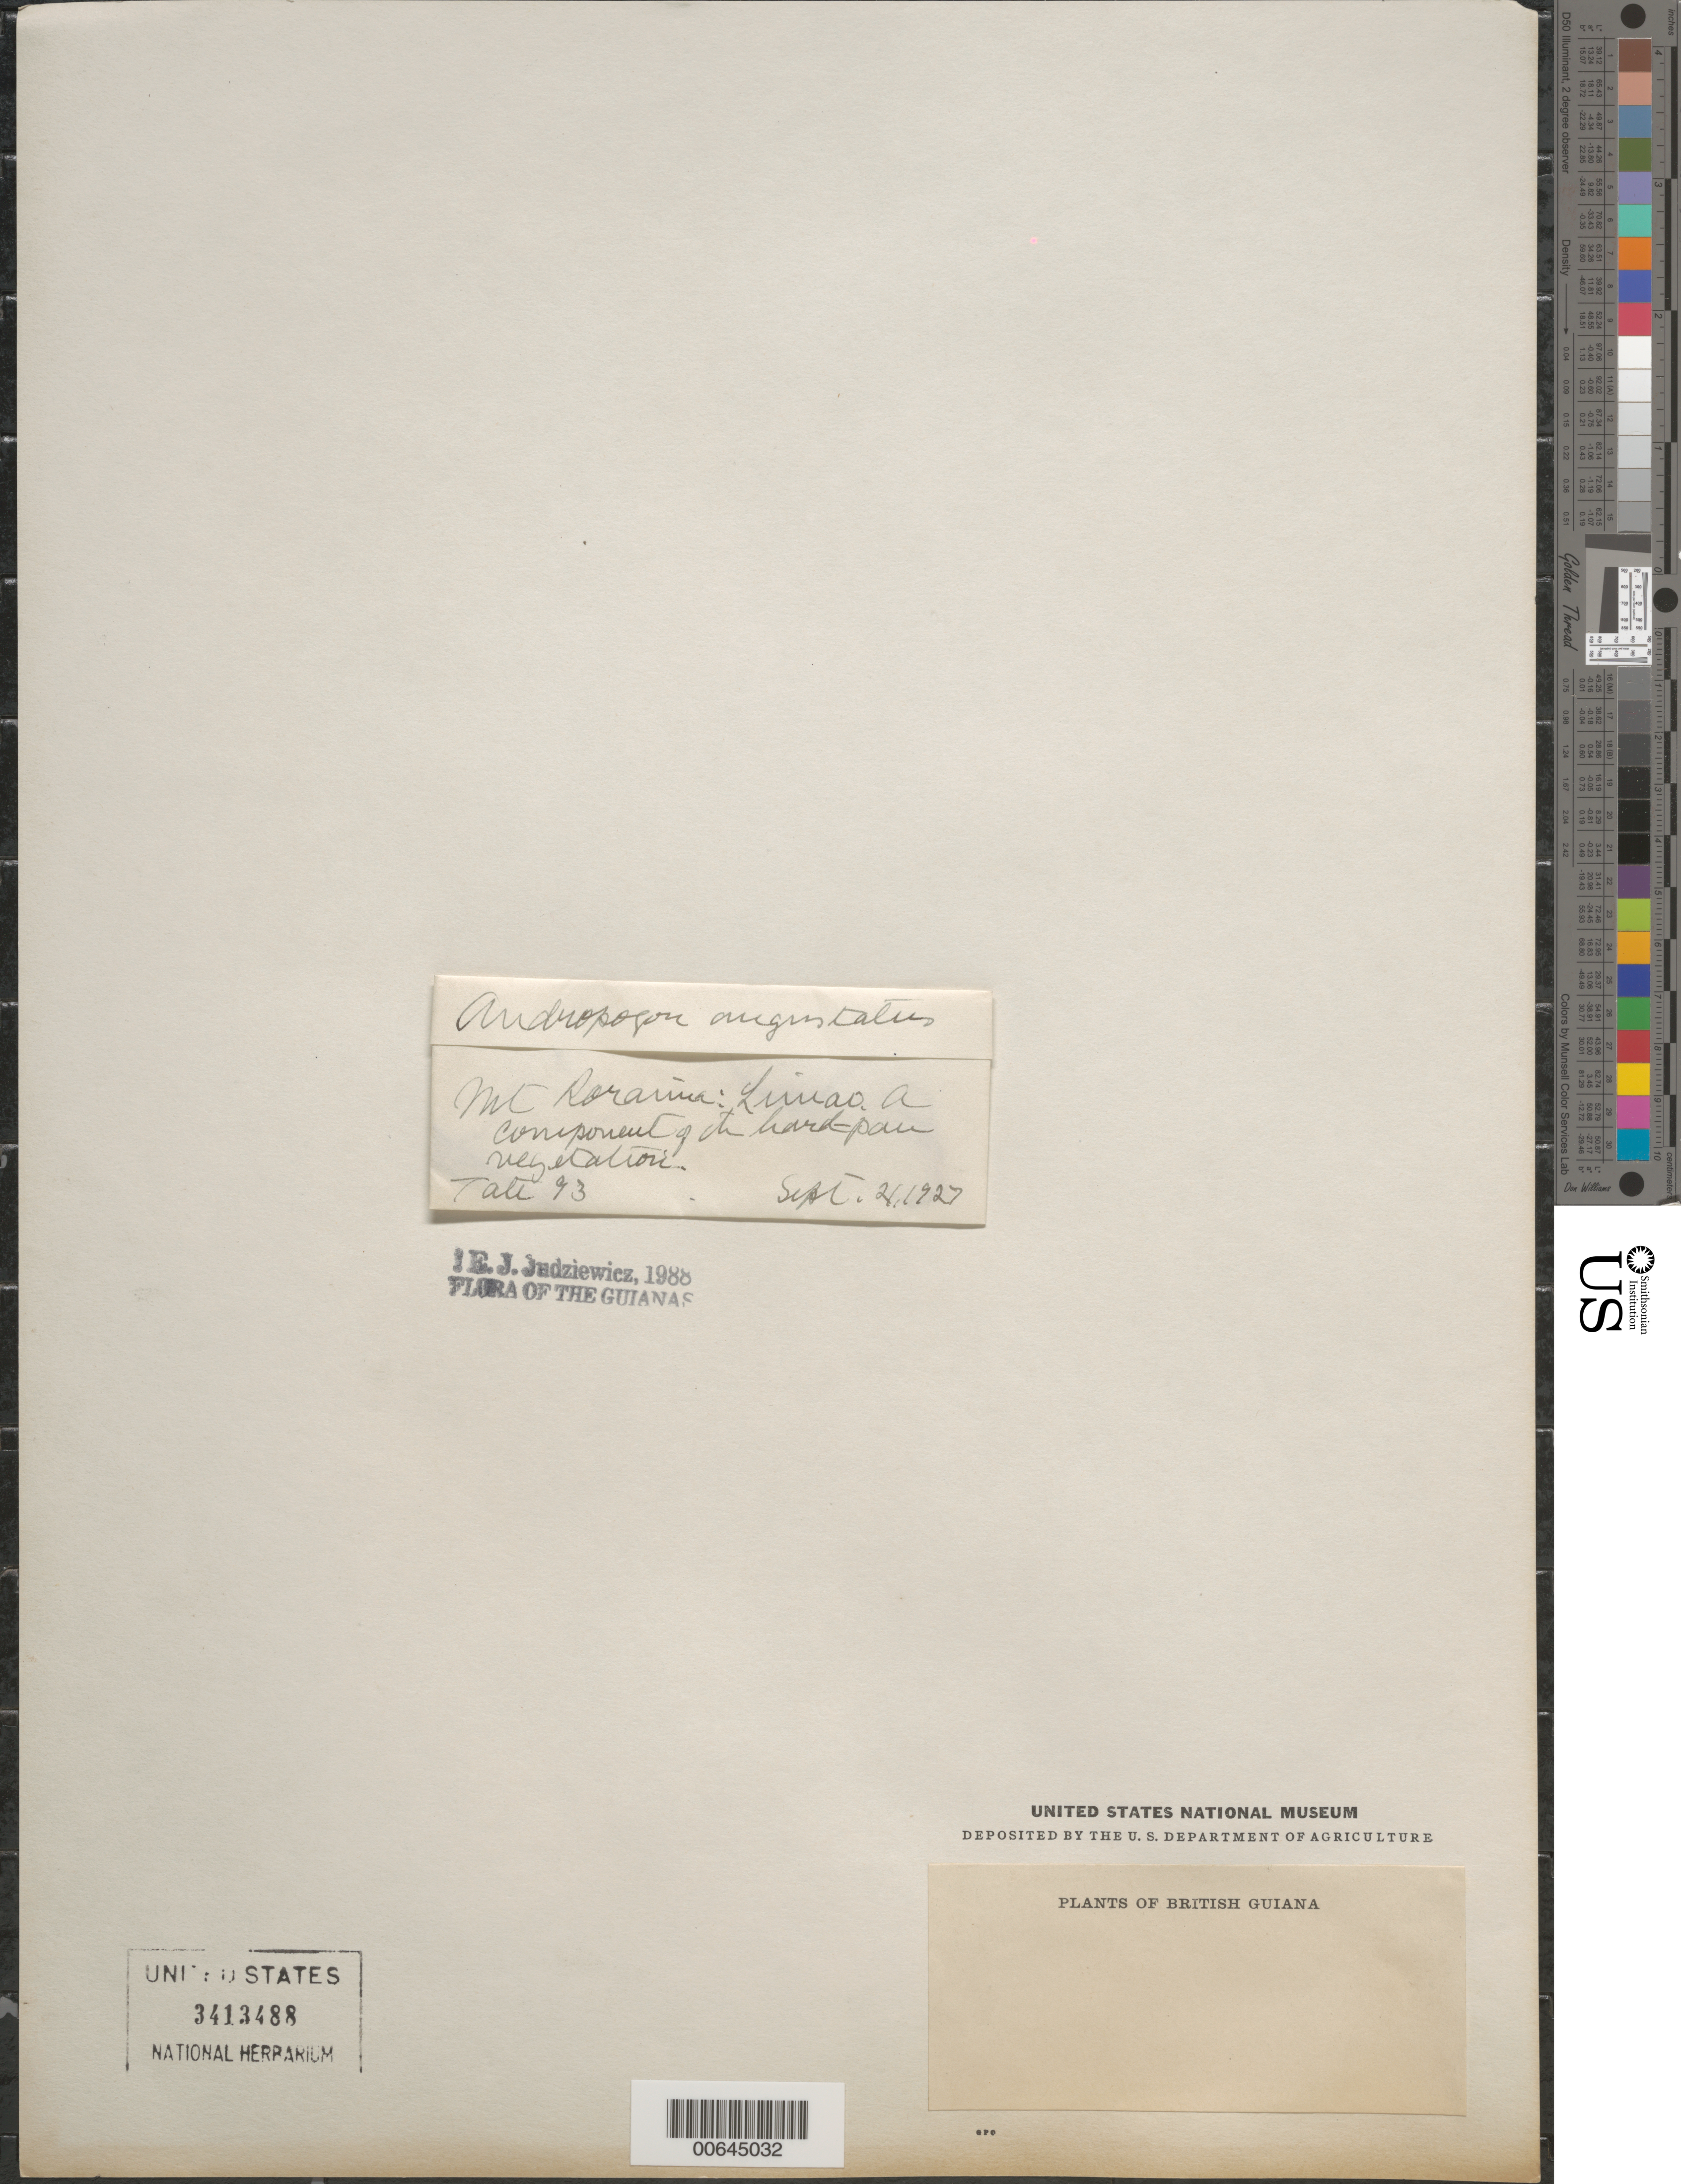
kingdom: Plantae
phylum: Tracheophyta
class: Liliopsida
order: Poales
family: Poaceae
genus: Andropogon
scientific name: Andropogon angustatus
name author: (J. Presl) Steud.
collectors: G. H. H.Tate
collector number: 93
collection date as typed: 4-Sep-27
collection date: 1927-09-04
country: Venezuela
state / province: Bolívar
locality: Mt. Roraima, Limao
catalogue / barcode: US 3413488